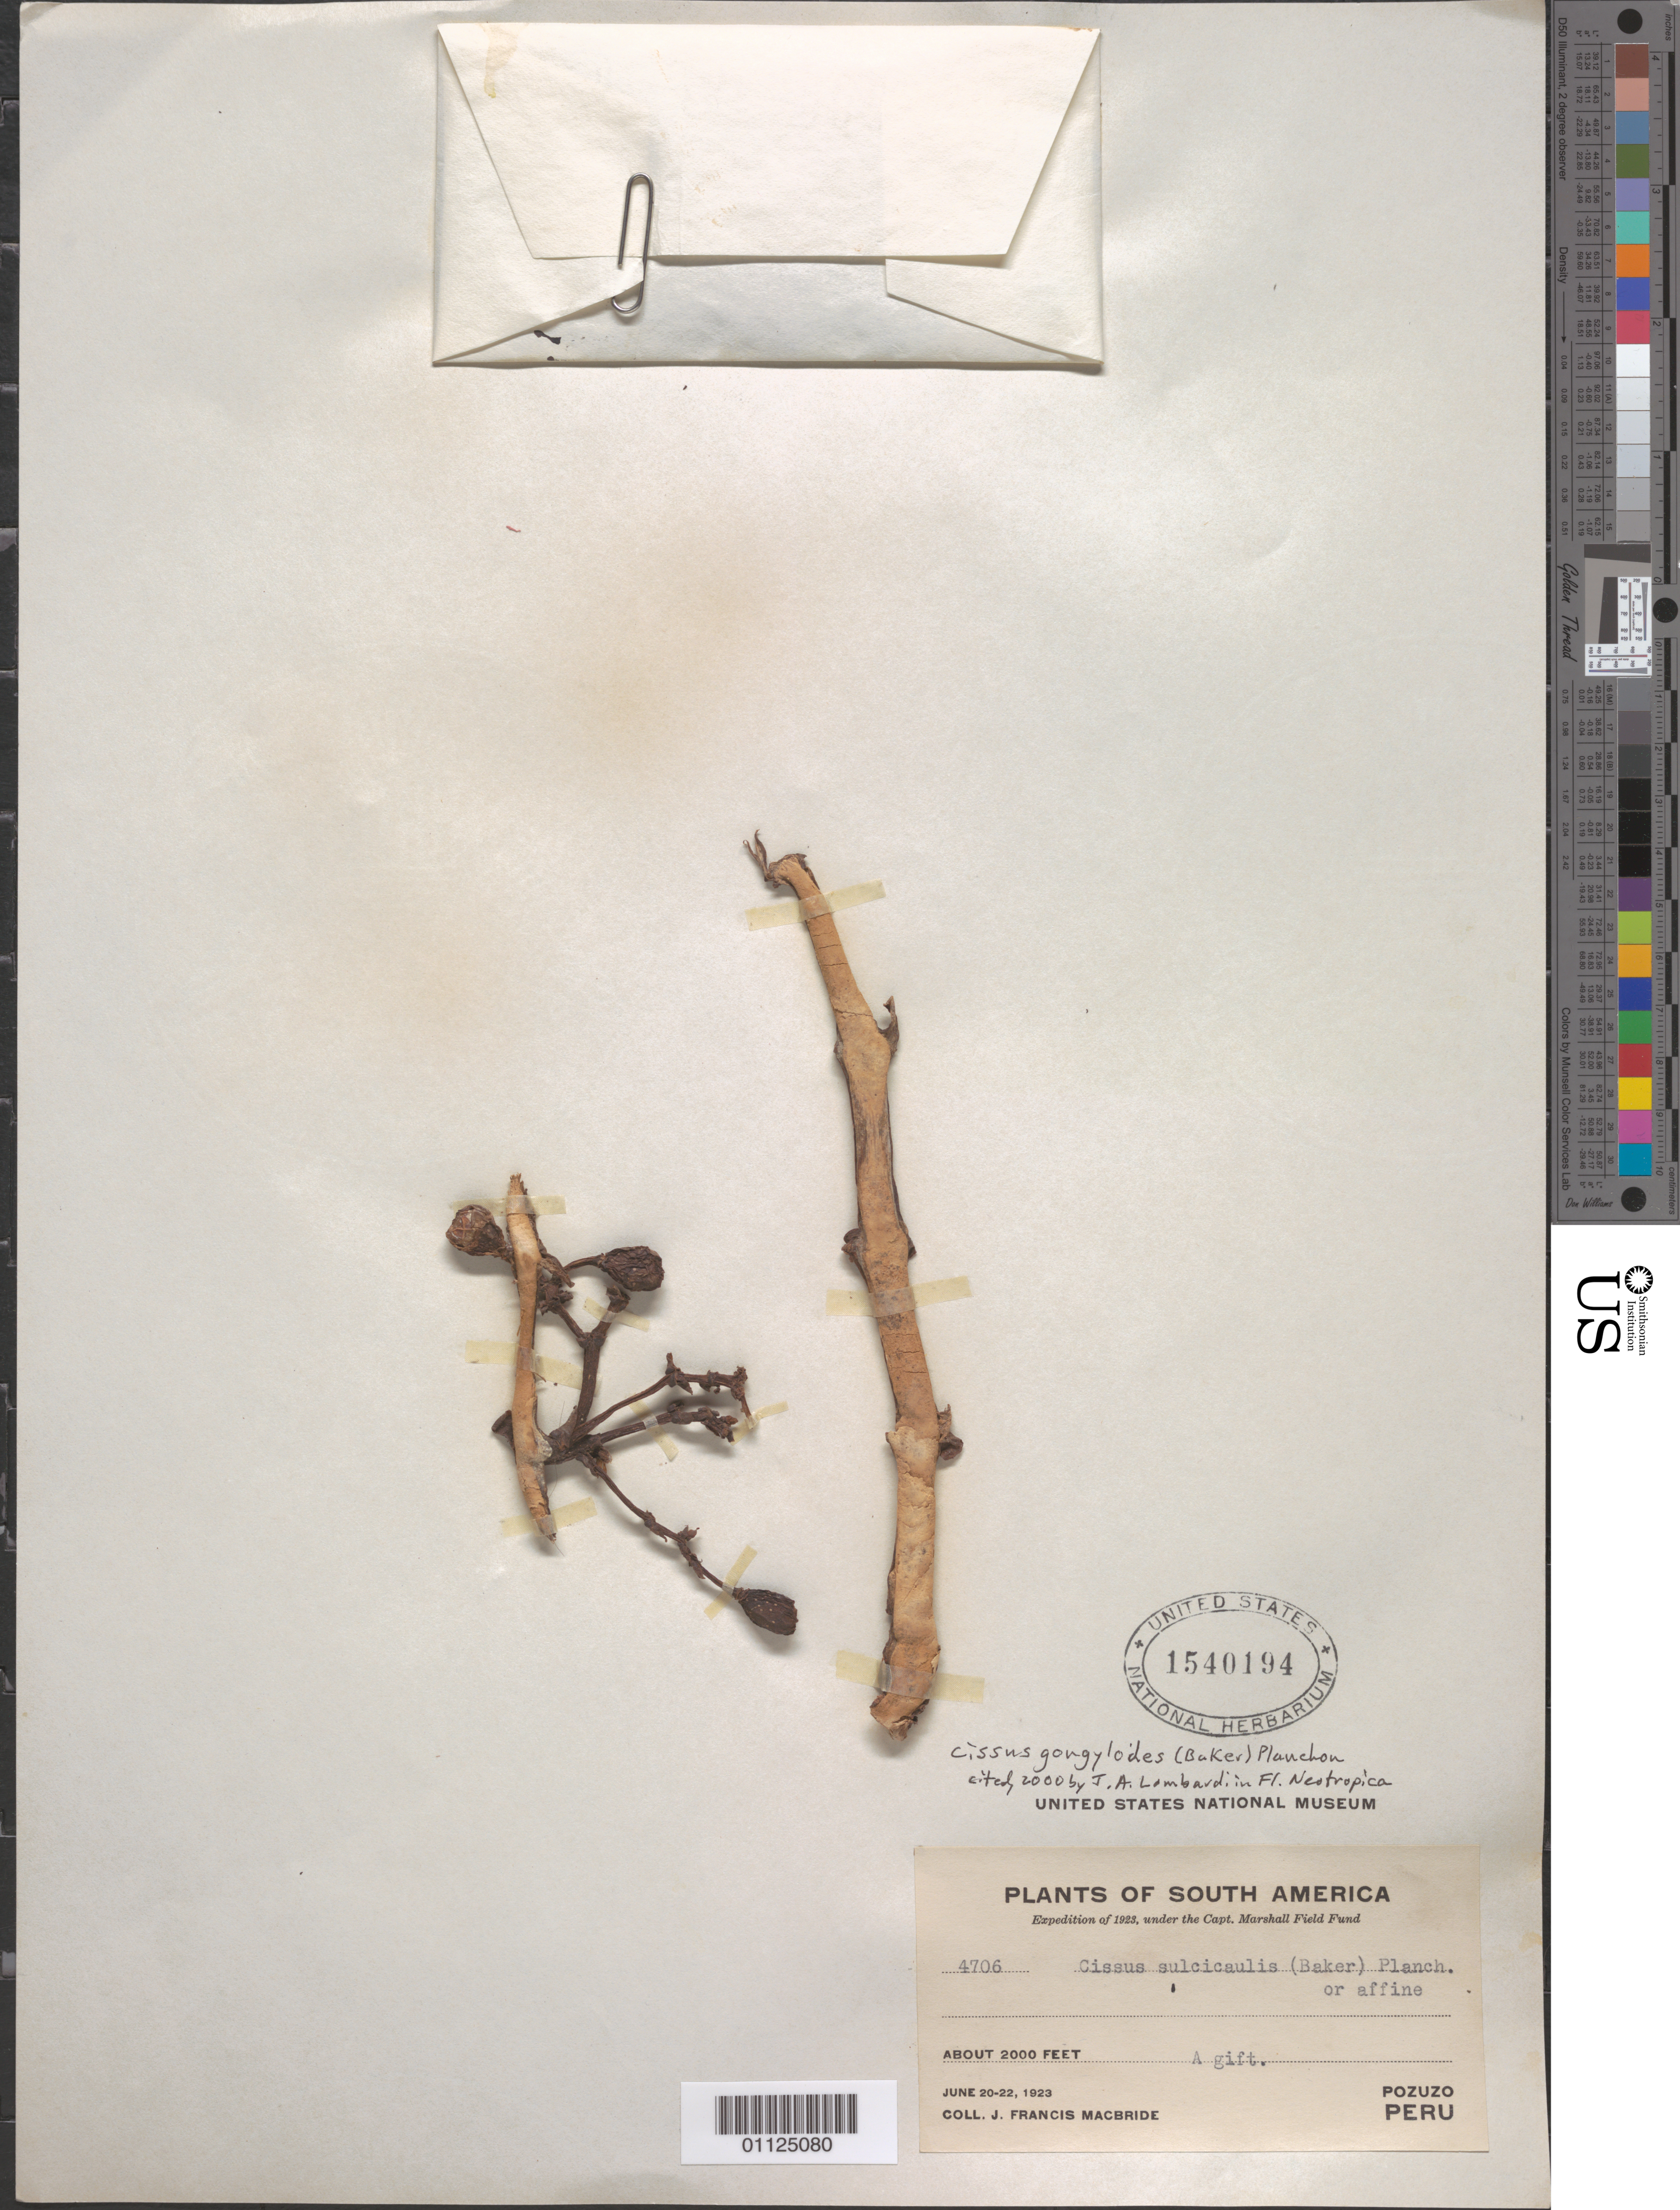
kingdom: Plantae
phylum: Tracheophyta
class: Magnoliopsida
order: Vitales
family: Vitaceae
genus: Cissus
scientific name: Cissus gongylodes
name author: (Burch. & Baker) Planch.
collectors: J. F. Macbride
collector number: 4706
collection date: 1923-06-20/1923-06-22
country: Peru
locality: Pozuzo.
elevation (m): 610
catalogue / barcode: US 1540194